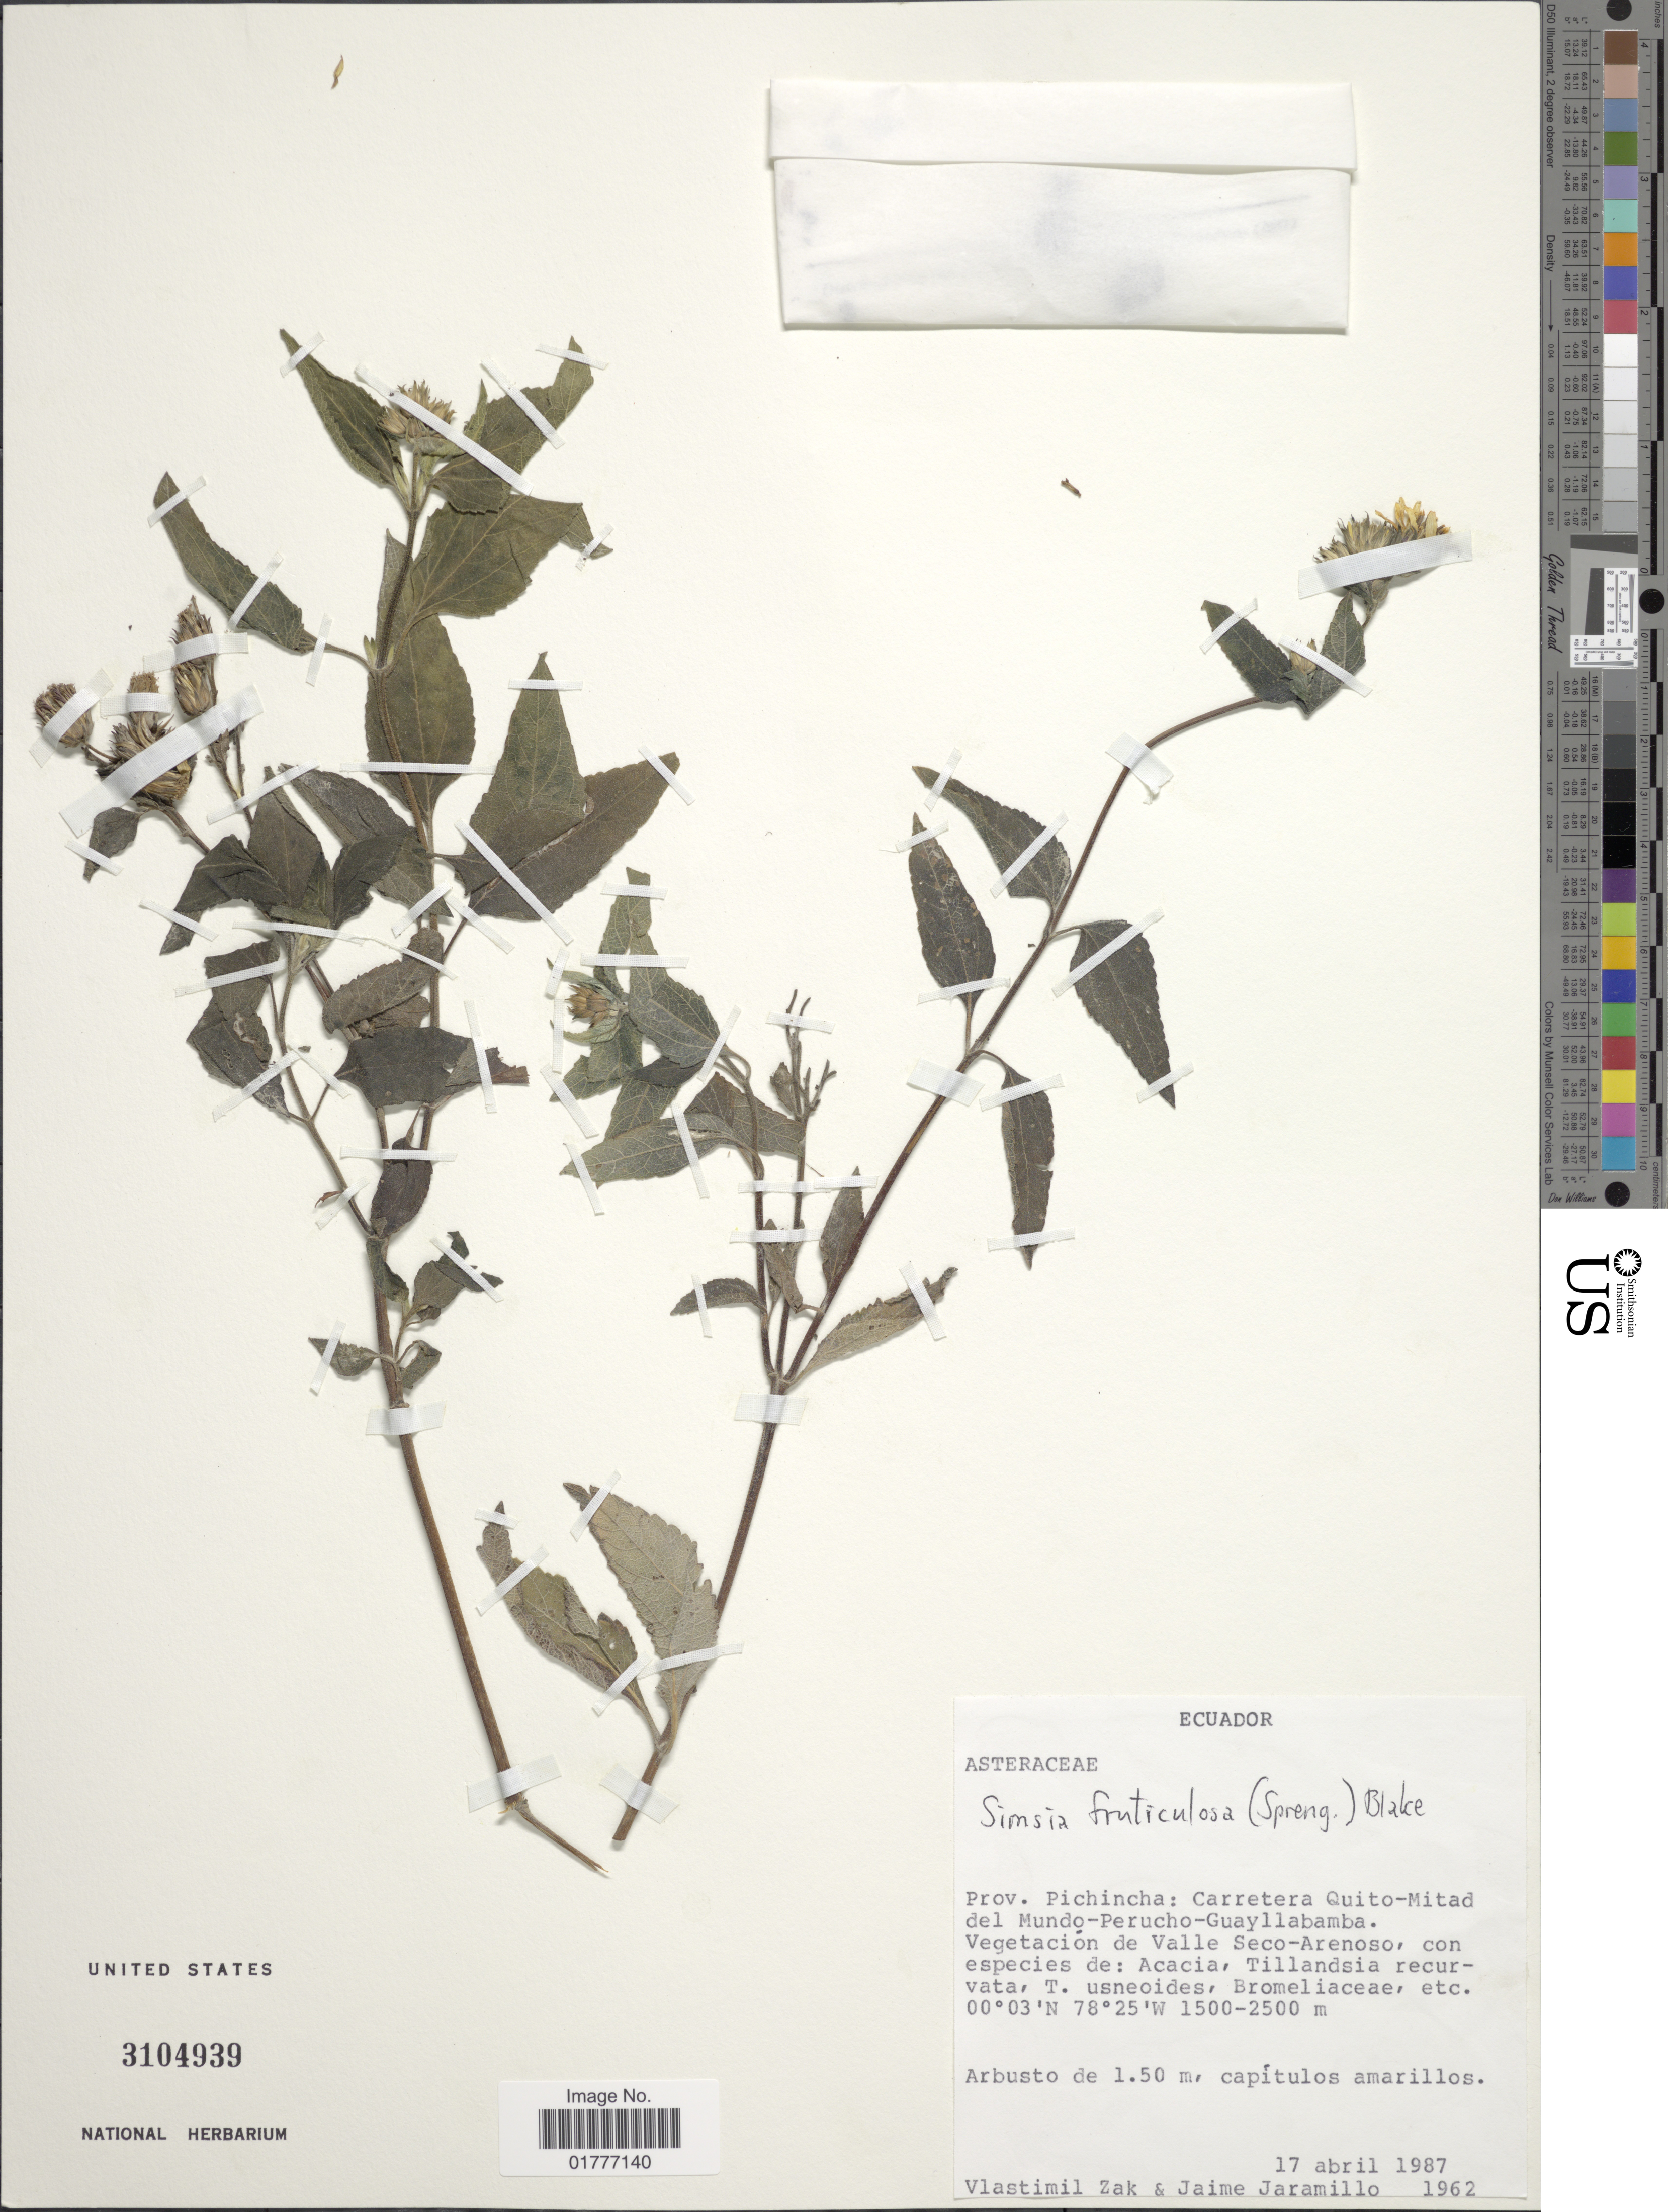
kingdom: Plantae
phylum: Tracheophyta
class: Magnoliopsida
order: Asterales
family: Asteraceae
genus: Simsia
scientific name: Simsia fruticulosa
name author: (Spreng.) S.F. Blake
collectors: V. Zak & J. Jaramillo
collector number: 1962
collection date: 1987-04-17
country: Ecuador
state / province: Pichincha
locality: Carretera Quito-Mitad del Mundo-Perucho-Guayllabamba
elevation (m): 1500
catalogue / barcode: US 3104939